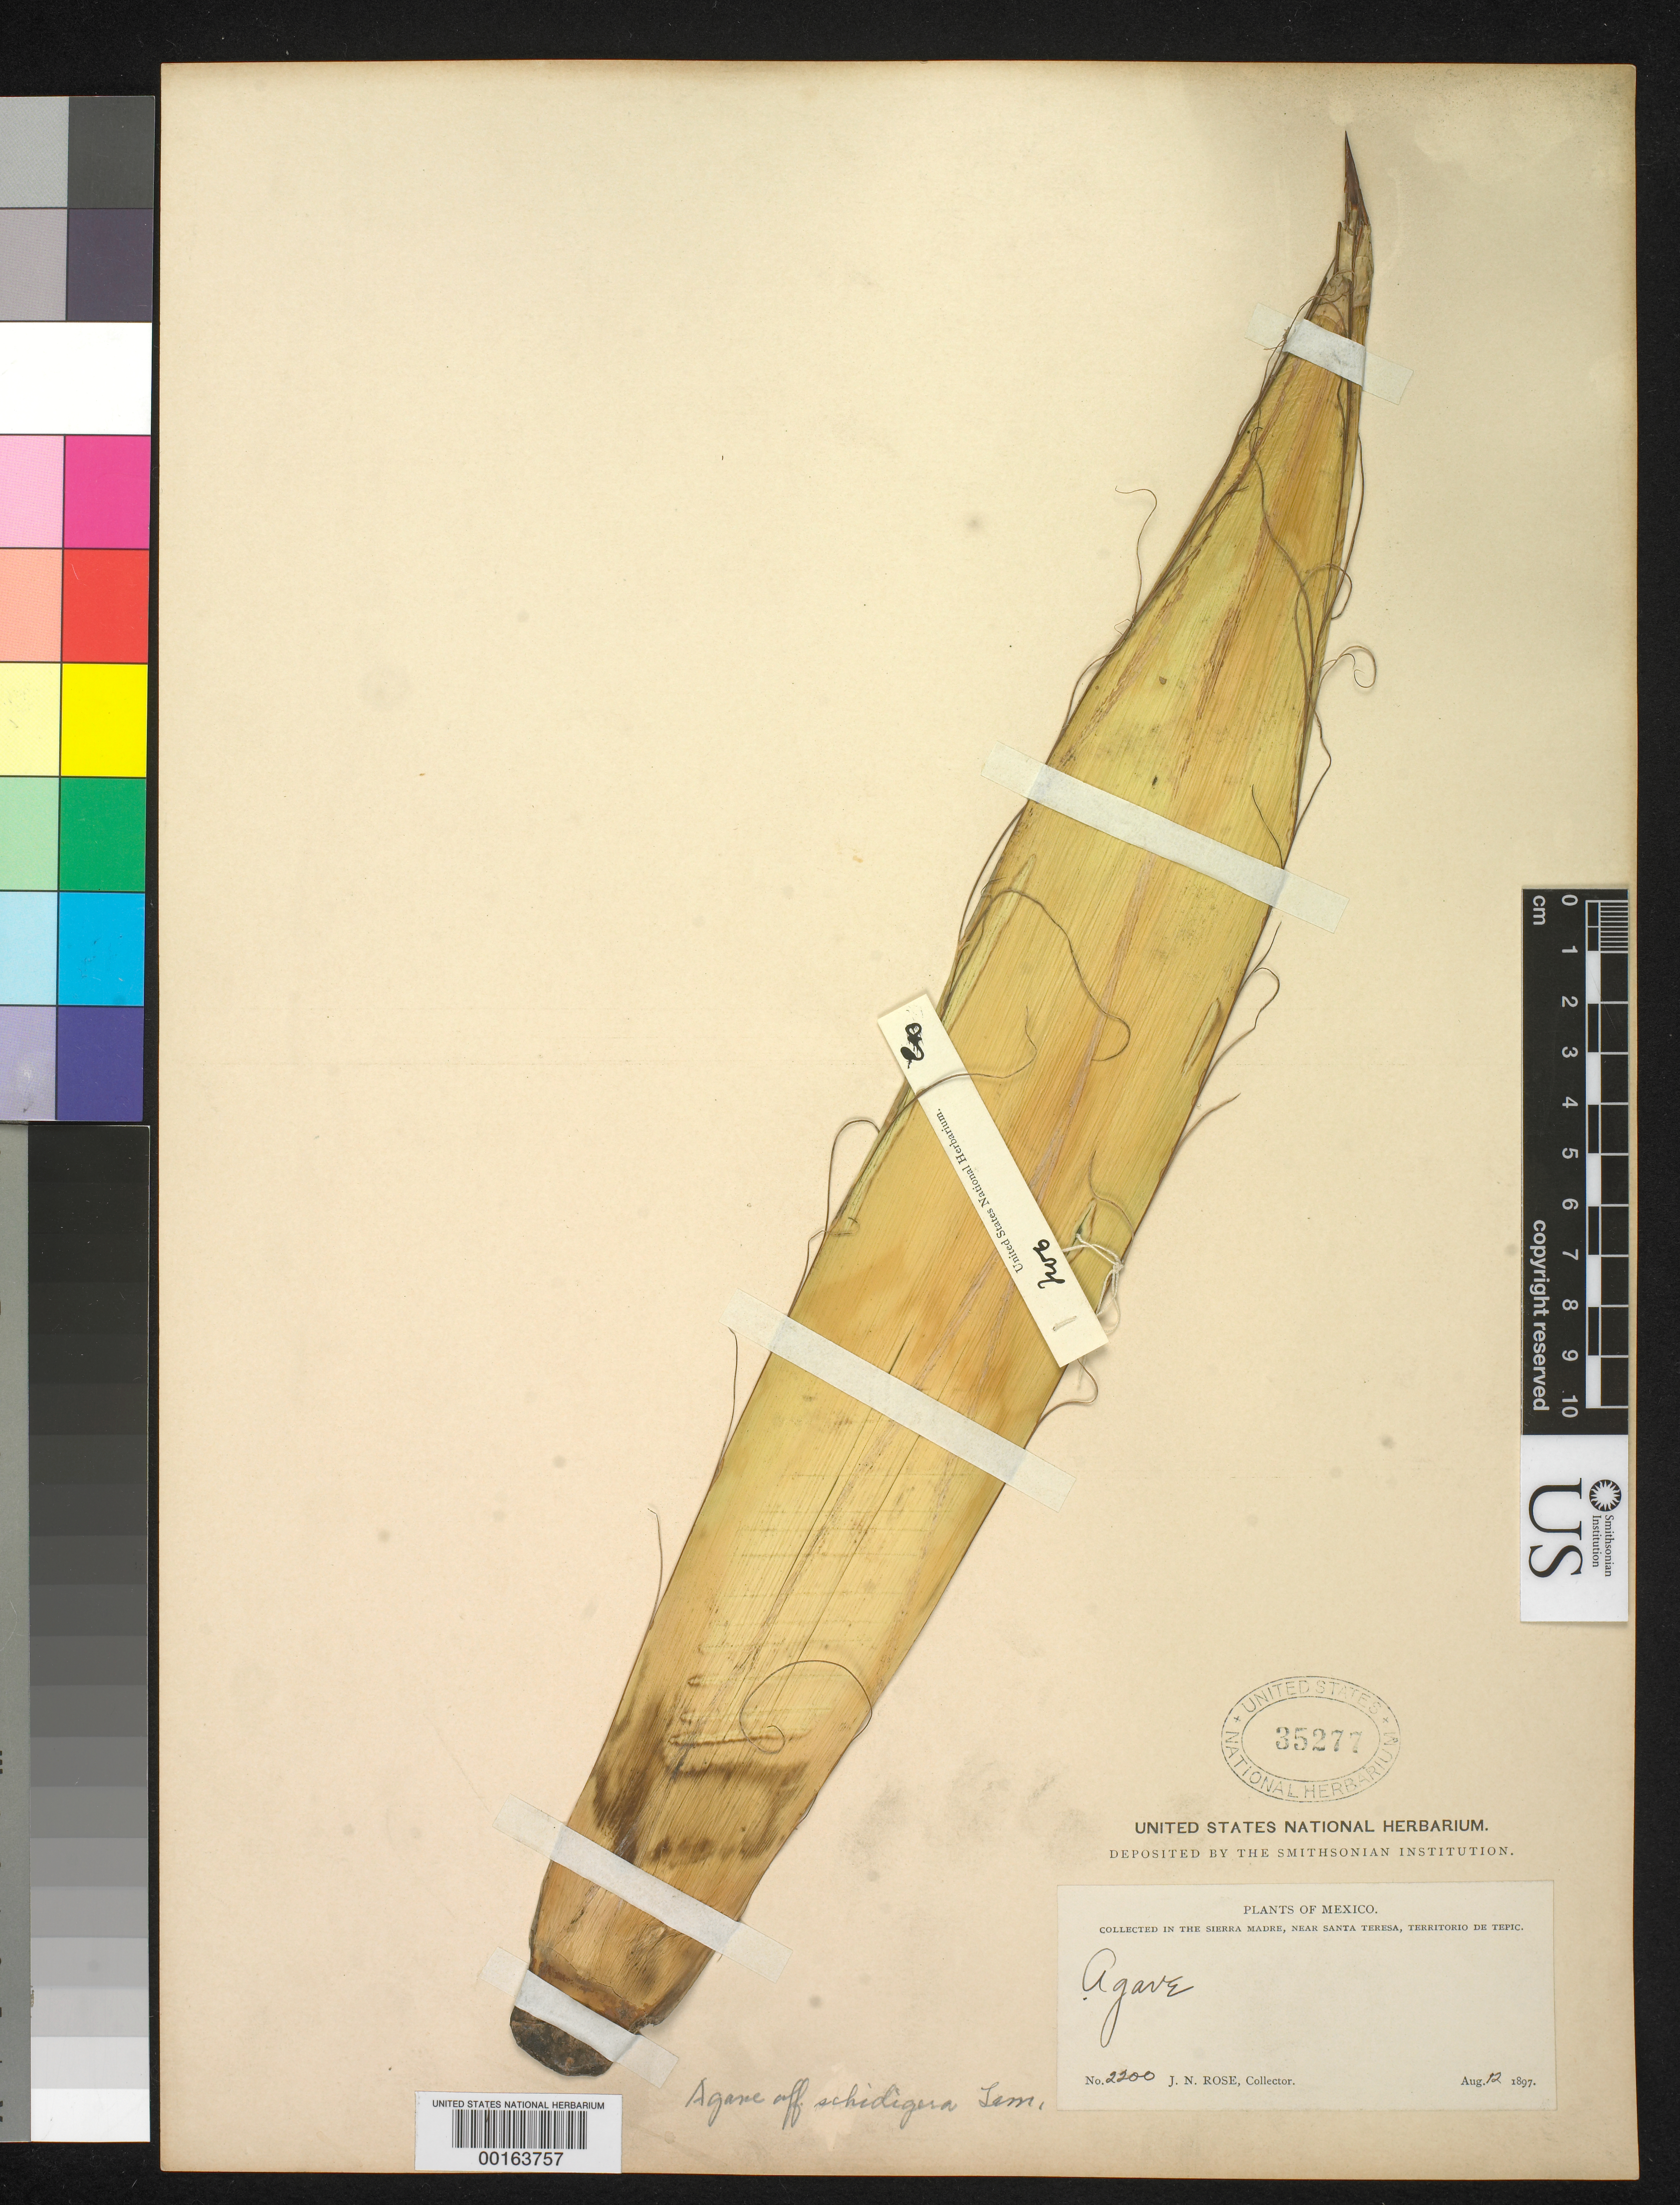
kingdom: Plantae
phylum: Tracheophyta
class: Liliopsida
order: Asparagales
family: Asparagaceae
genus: Agave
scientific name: Agave sp.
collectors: J. N. Rose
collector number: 2200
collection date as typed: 12 Aug 1897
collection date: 1897-08-12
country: Mexico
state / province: Nayarit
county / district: Tepic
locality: In the Sierra Madre, near santa teresa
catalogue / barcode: US 35277